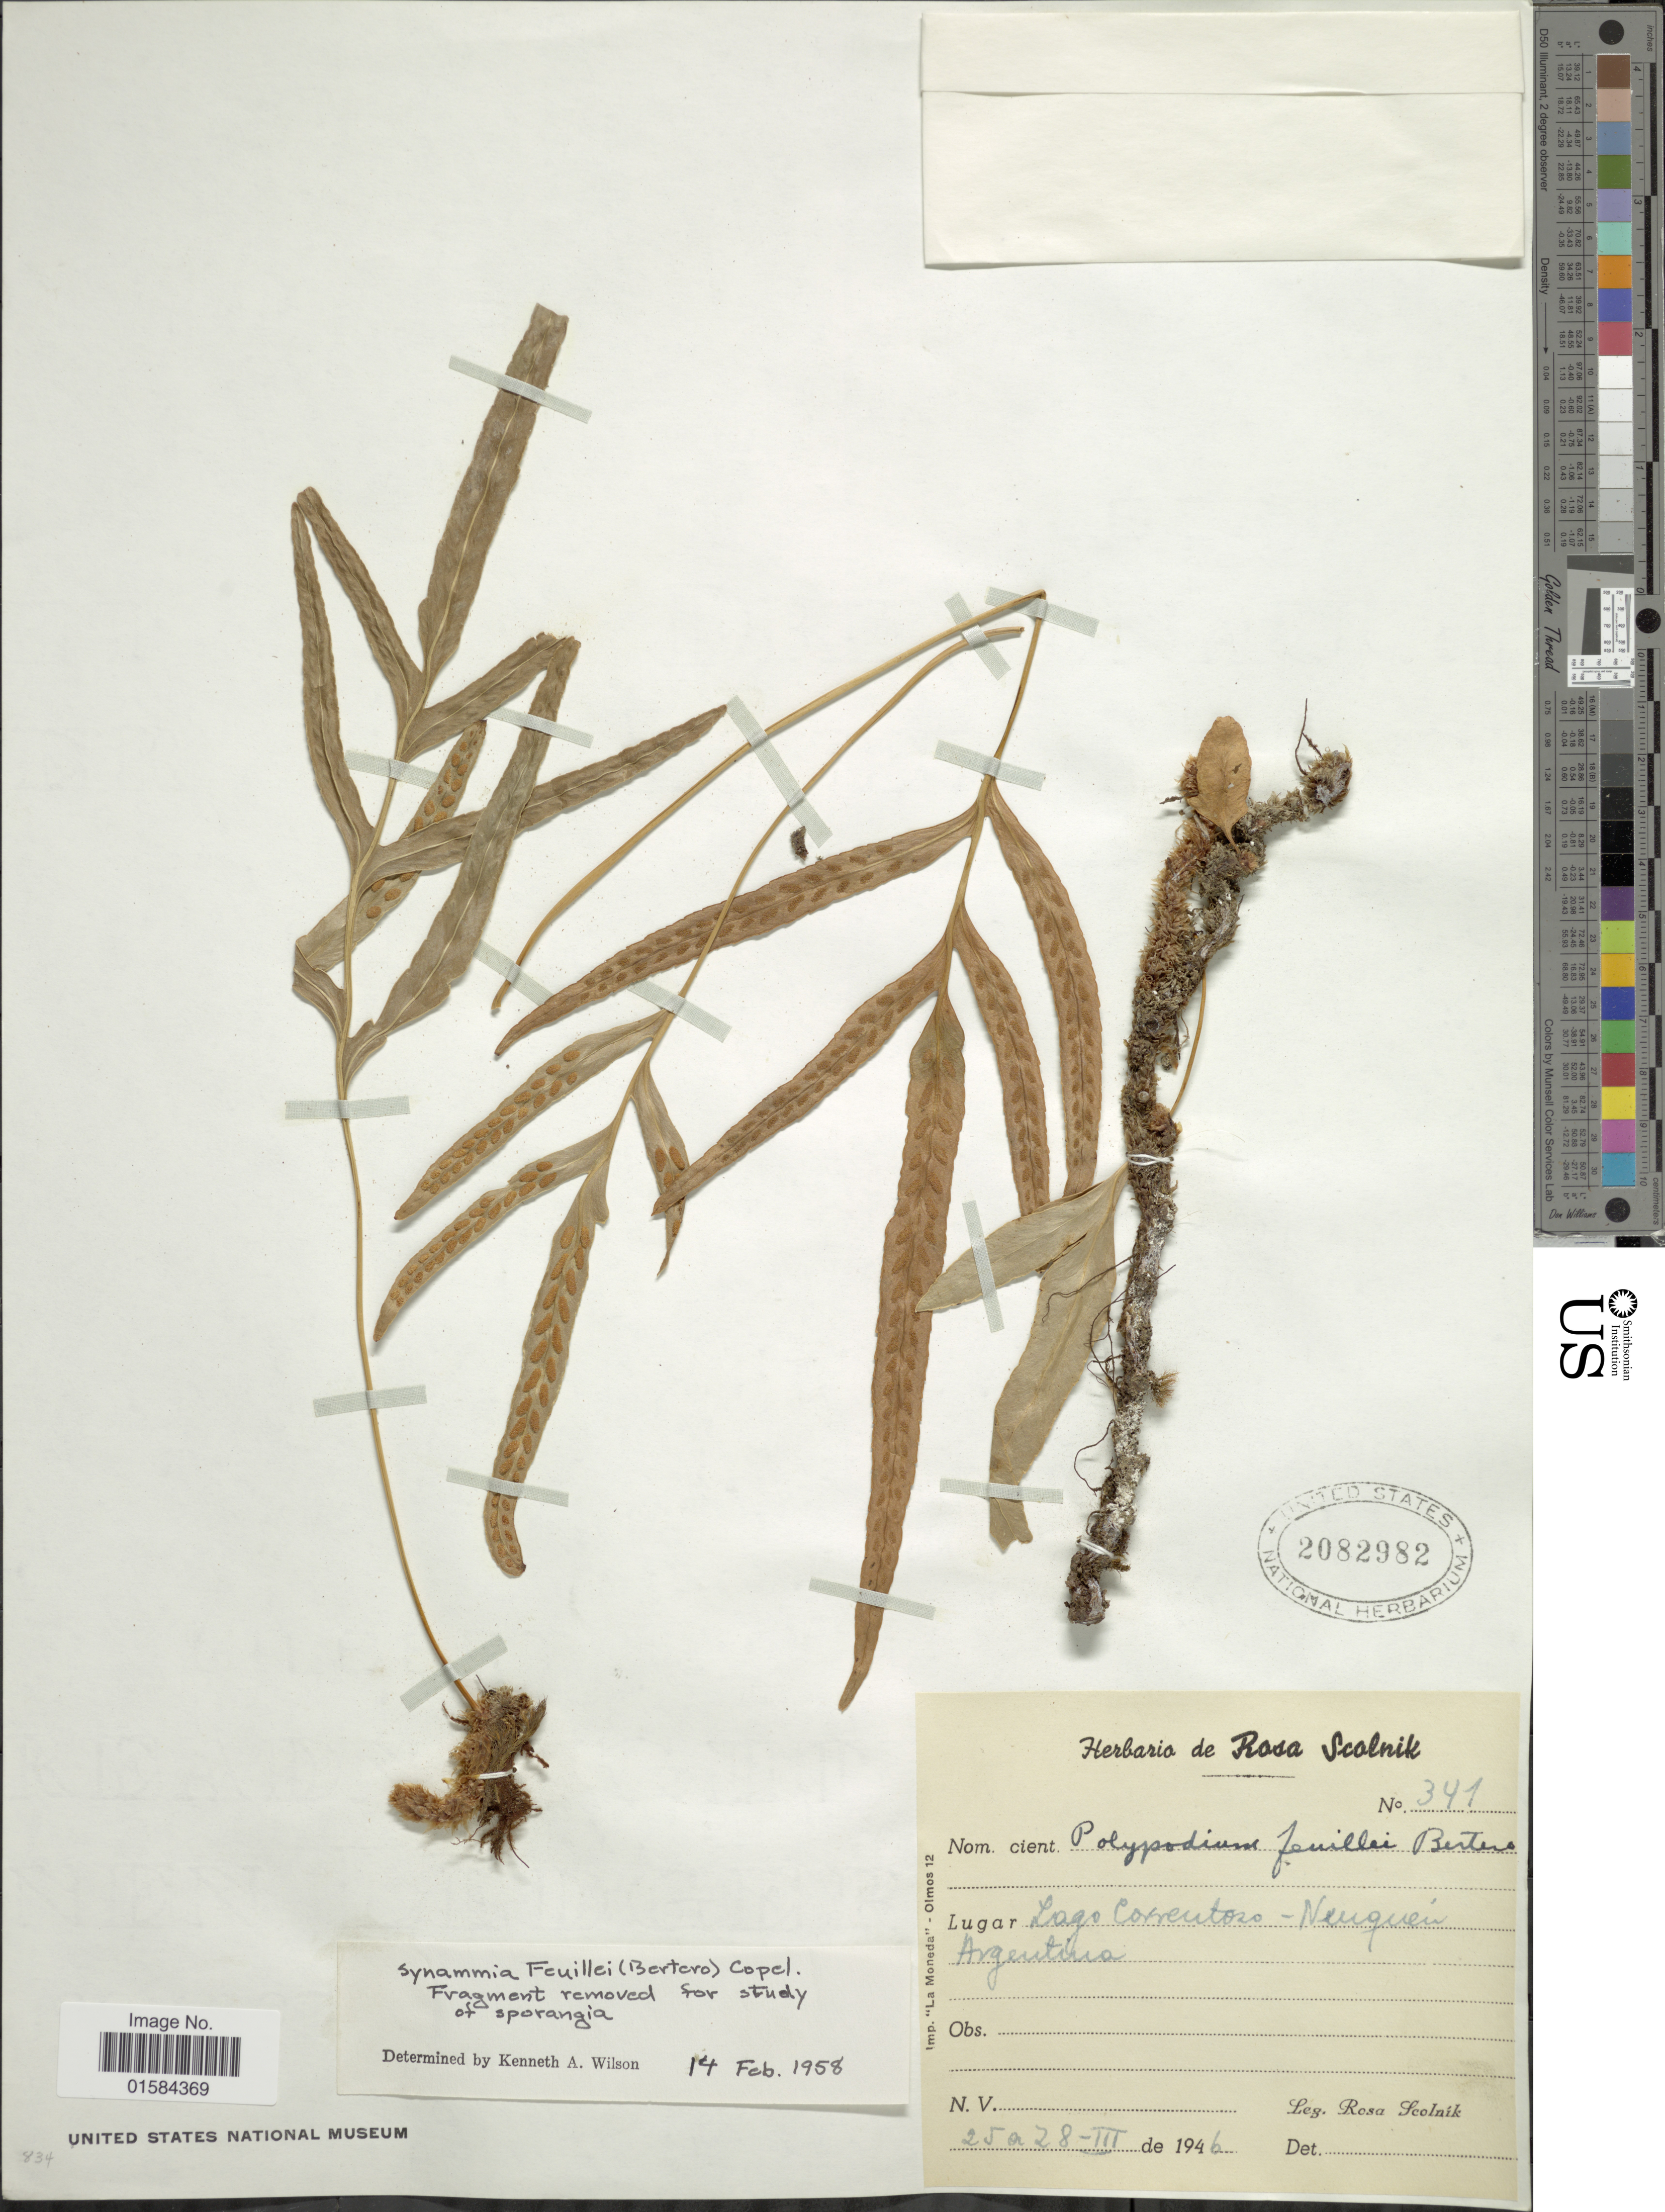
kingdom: Plantae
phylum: Tracheophyta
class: Polypodiopsida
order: Polypodiales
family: Polypodiaceae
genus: Synammia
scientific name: Synammia feuillei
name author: (Bertero) Copel.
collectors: R. Skolnik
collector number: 341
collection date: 1946-03-25/1946-03-28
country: Argentina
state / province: Neuquen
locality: Lago Correntoso, Neuquen.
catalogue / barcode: US 2082982